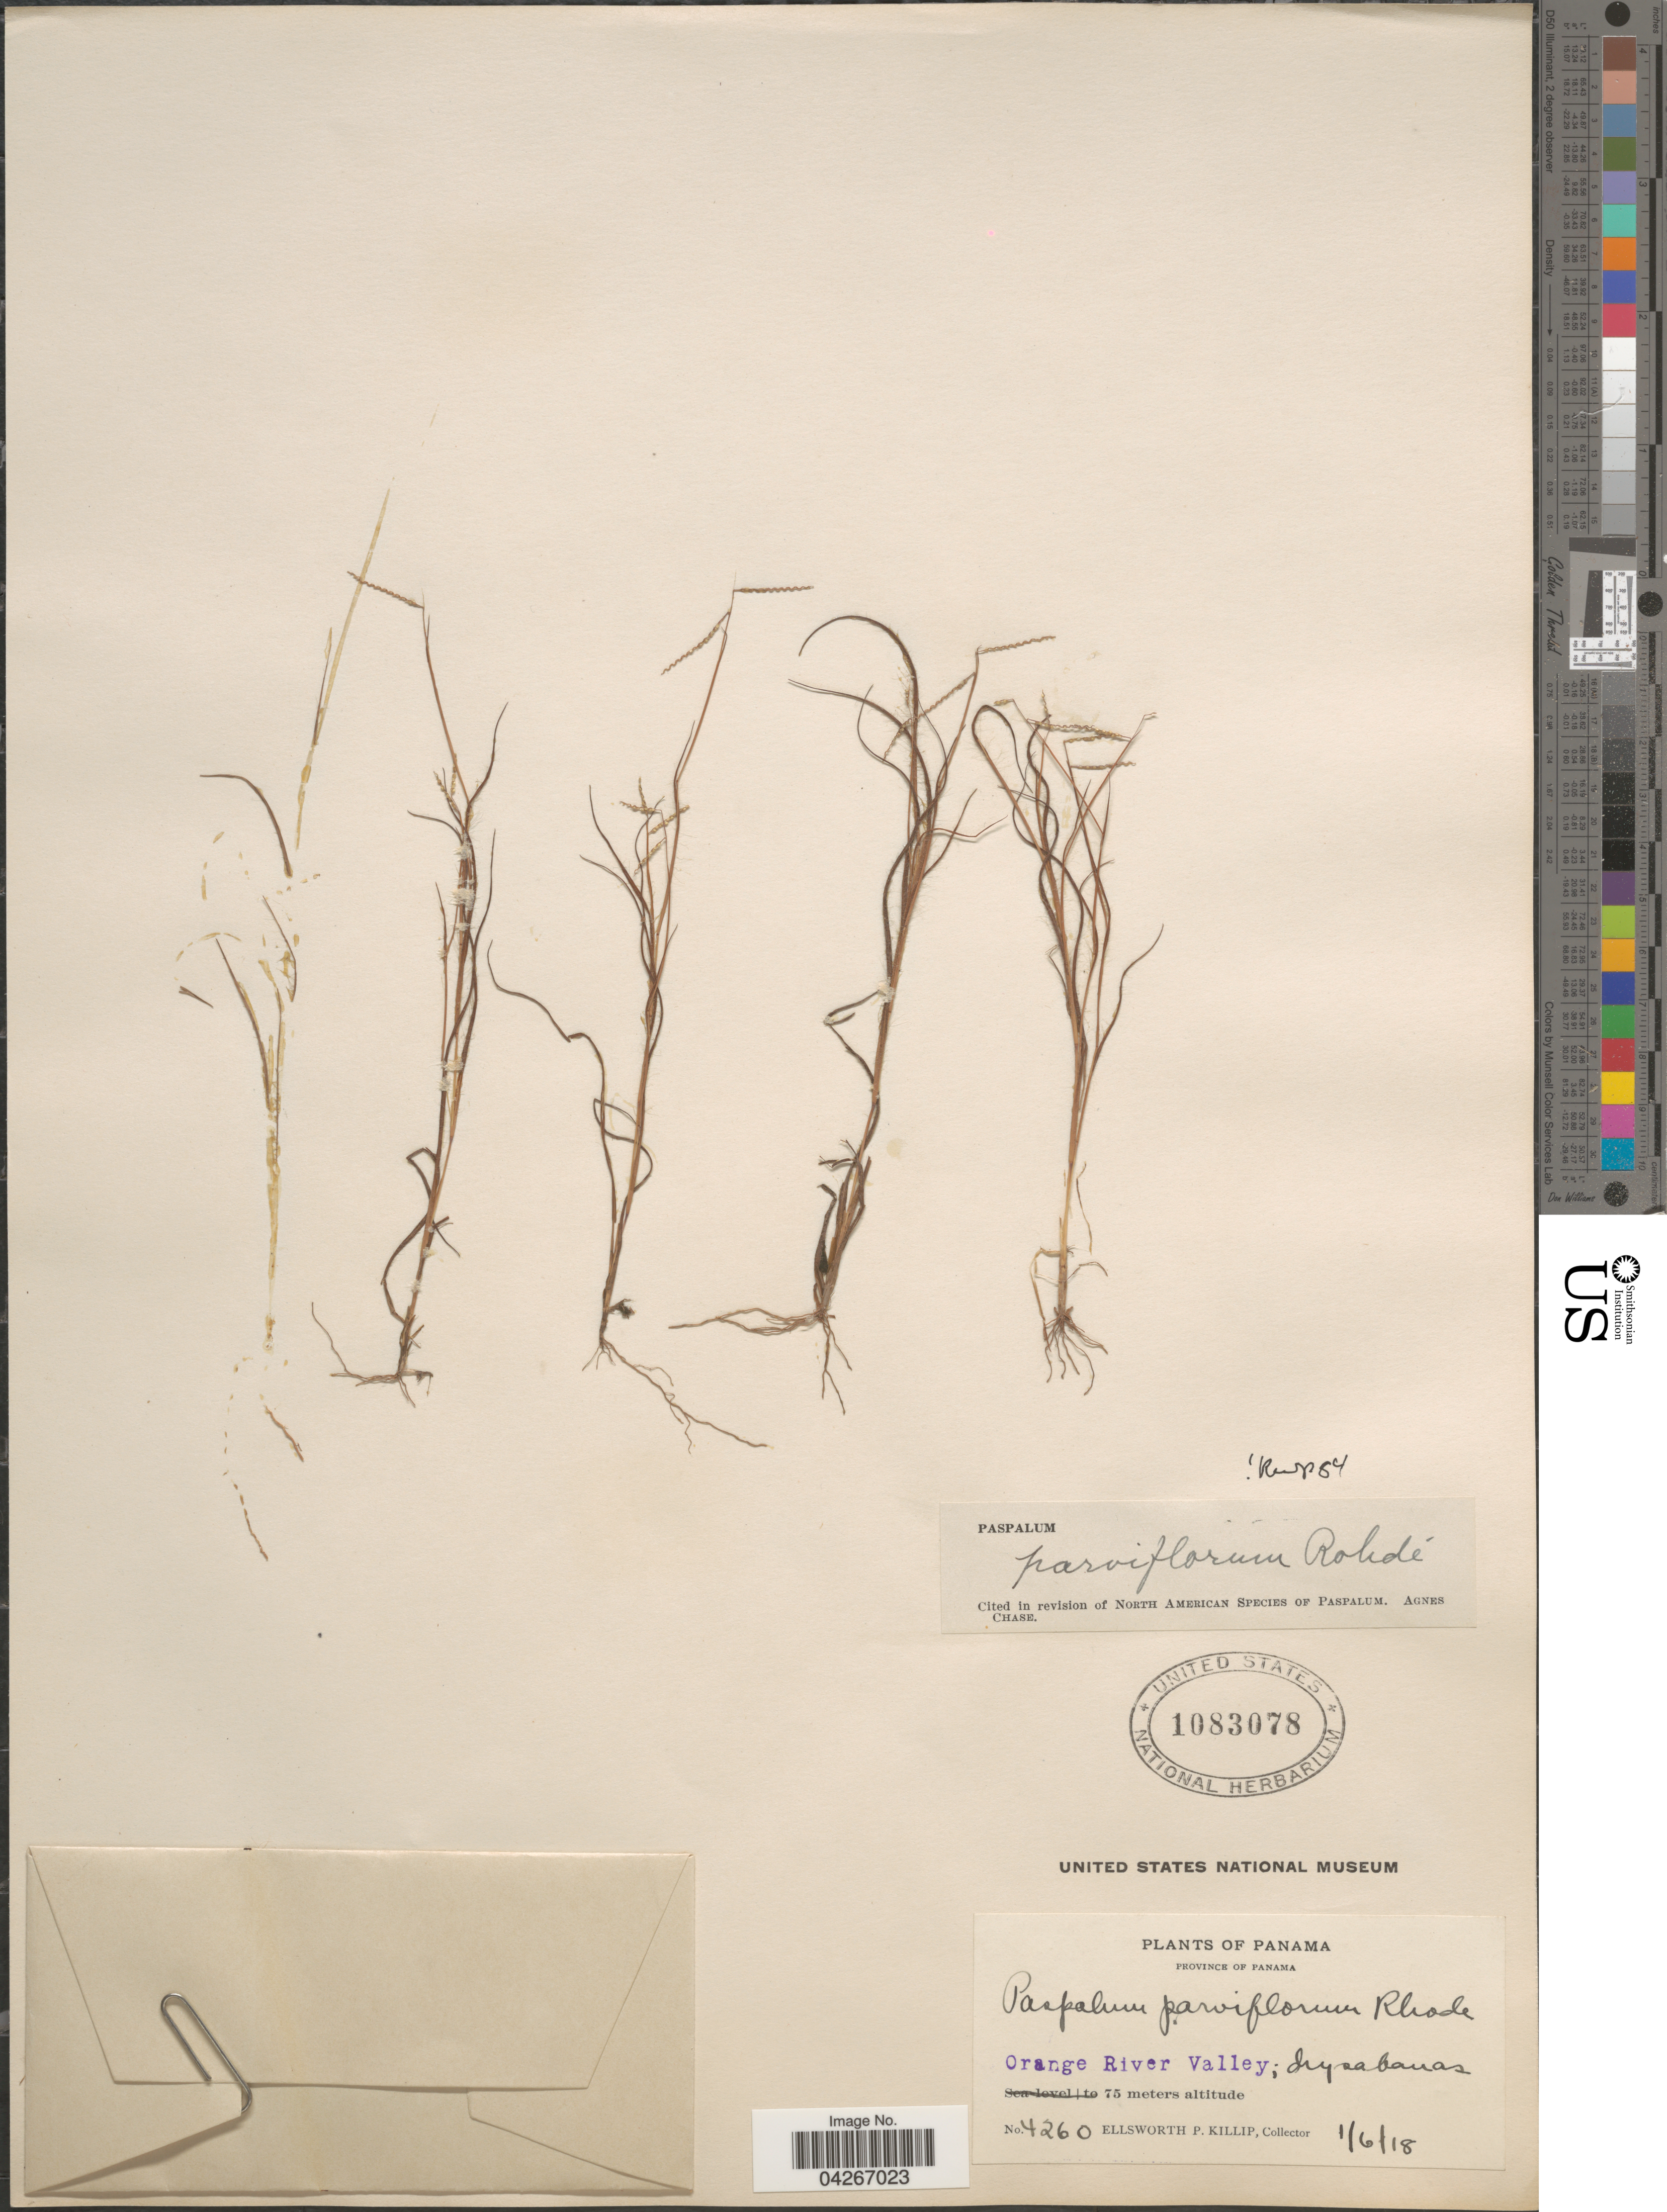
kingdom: Plantae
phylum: Tracheophyta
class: Liliopsida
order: Poales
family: Poaceae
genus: Paspalum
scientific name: Paspalum parviflorum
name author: Rohde ex Flüggé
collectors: E. P. Killip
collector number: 4260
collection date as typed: Transcribed d/m/y: 1/6/18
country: Panama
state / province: Panamá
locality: Orange River Valley.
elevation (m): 75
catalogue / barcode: US 1083078